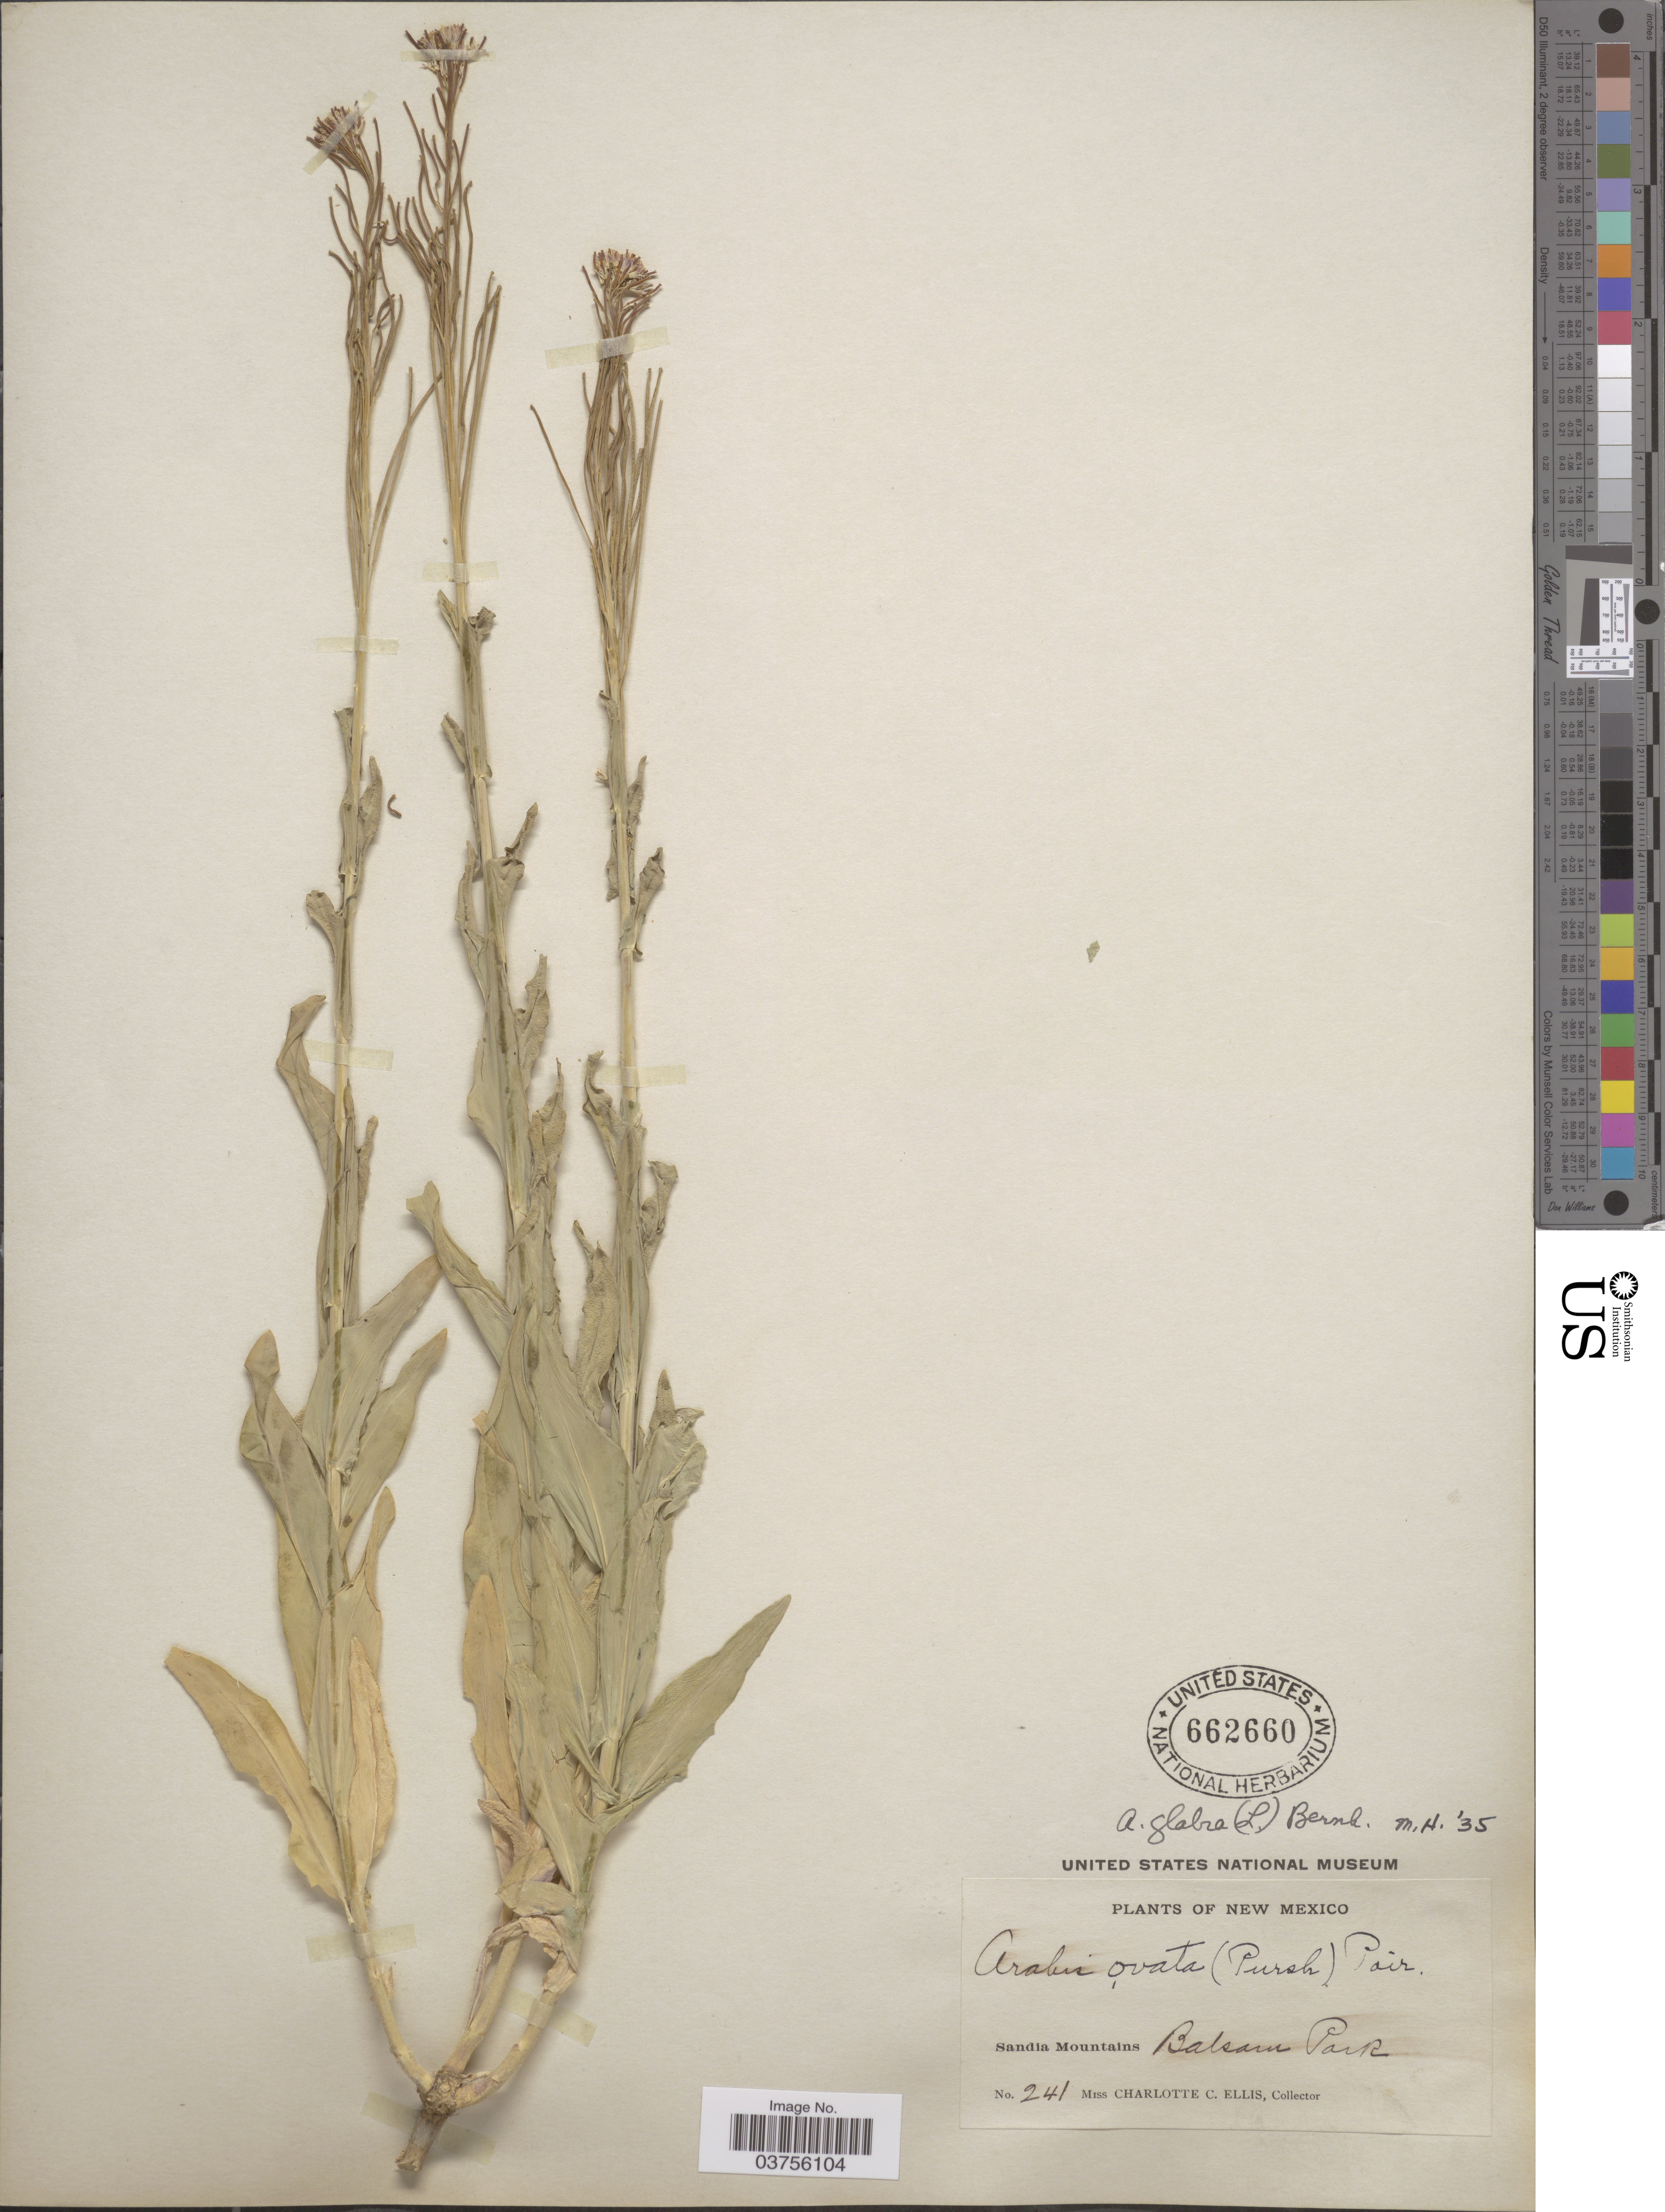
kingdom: Plantae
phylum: Tracheophyta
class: Magnoliopsida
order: Brassicales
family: Brassicaceae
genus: Turritis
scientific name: Turritis glabra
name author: L.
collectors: C. C. Ellis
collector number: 241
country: United States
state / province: New Mexico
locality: Sandia Mountains. Balsam Park.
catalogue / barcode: US 662660